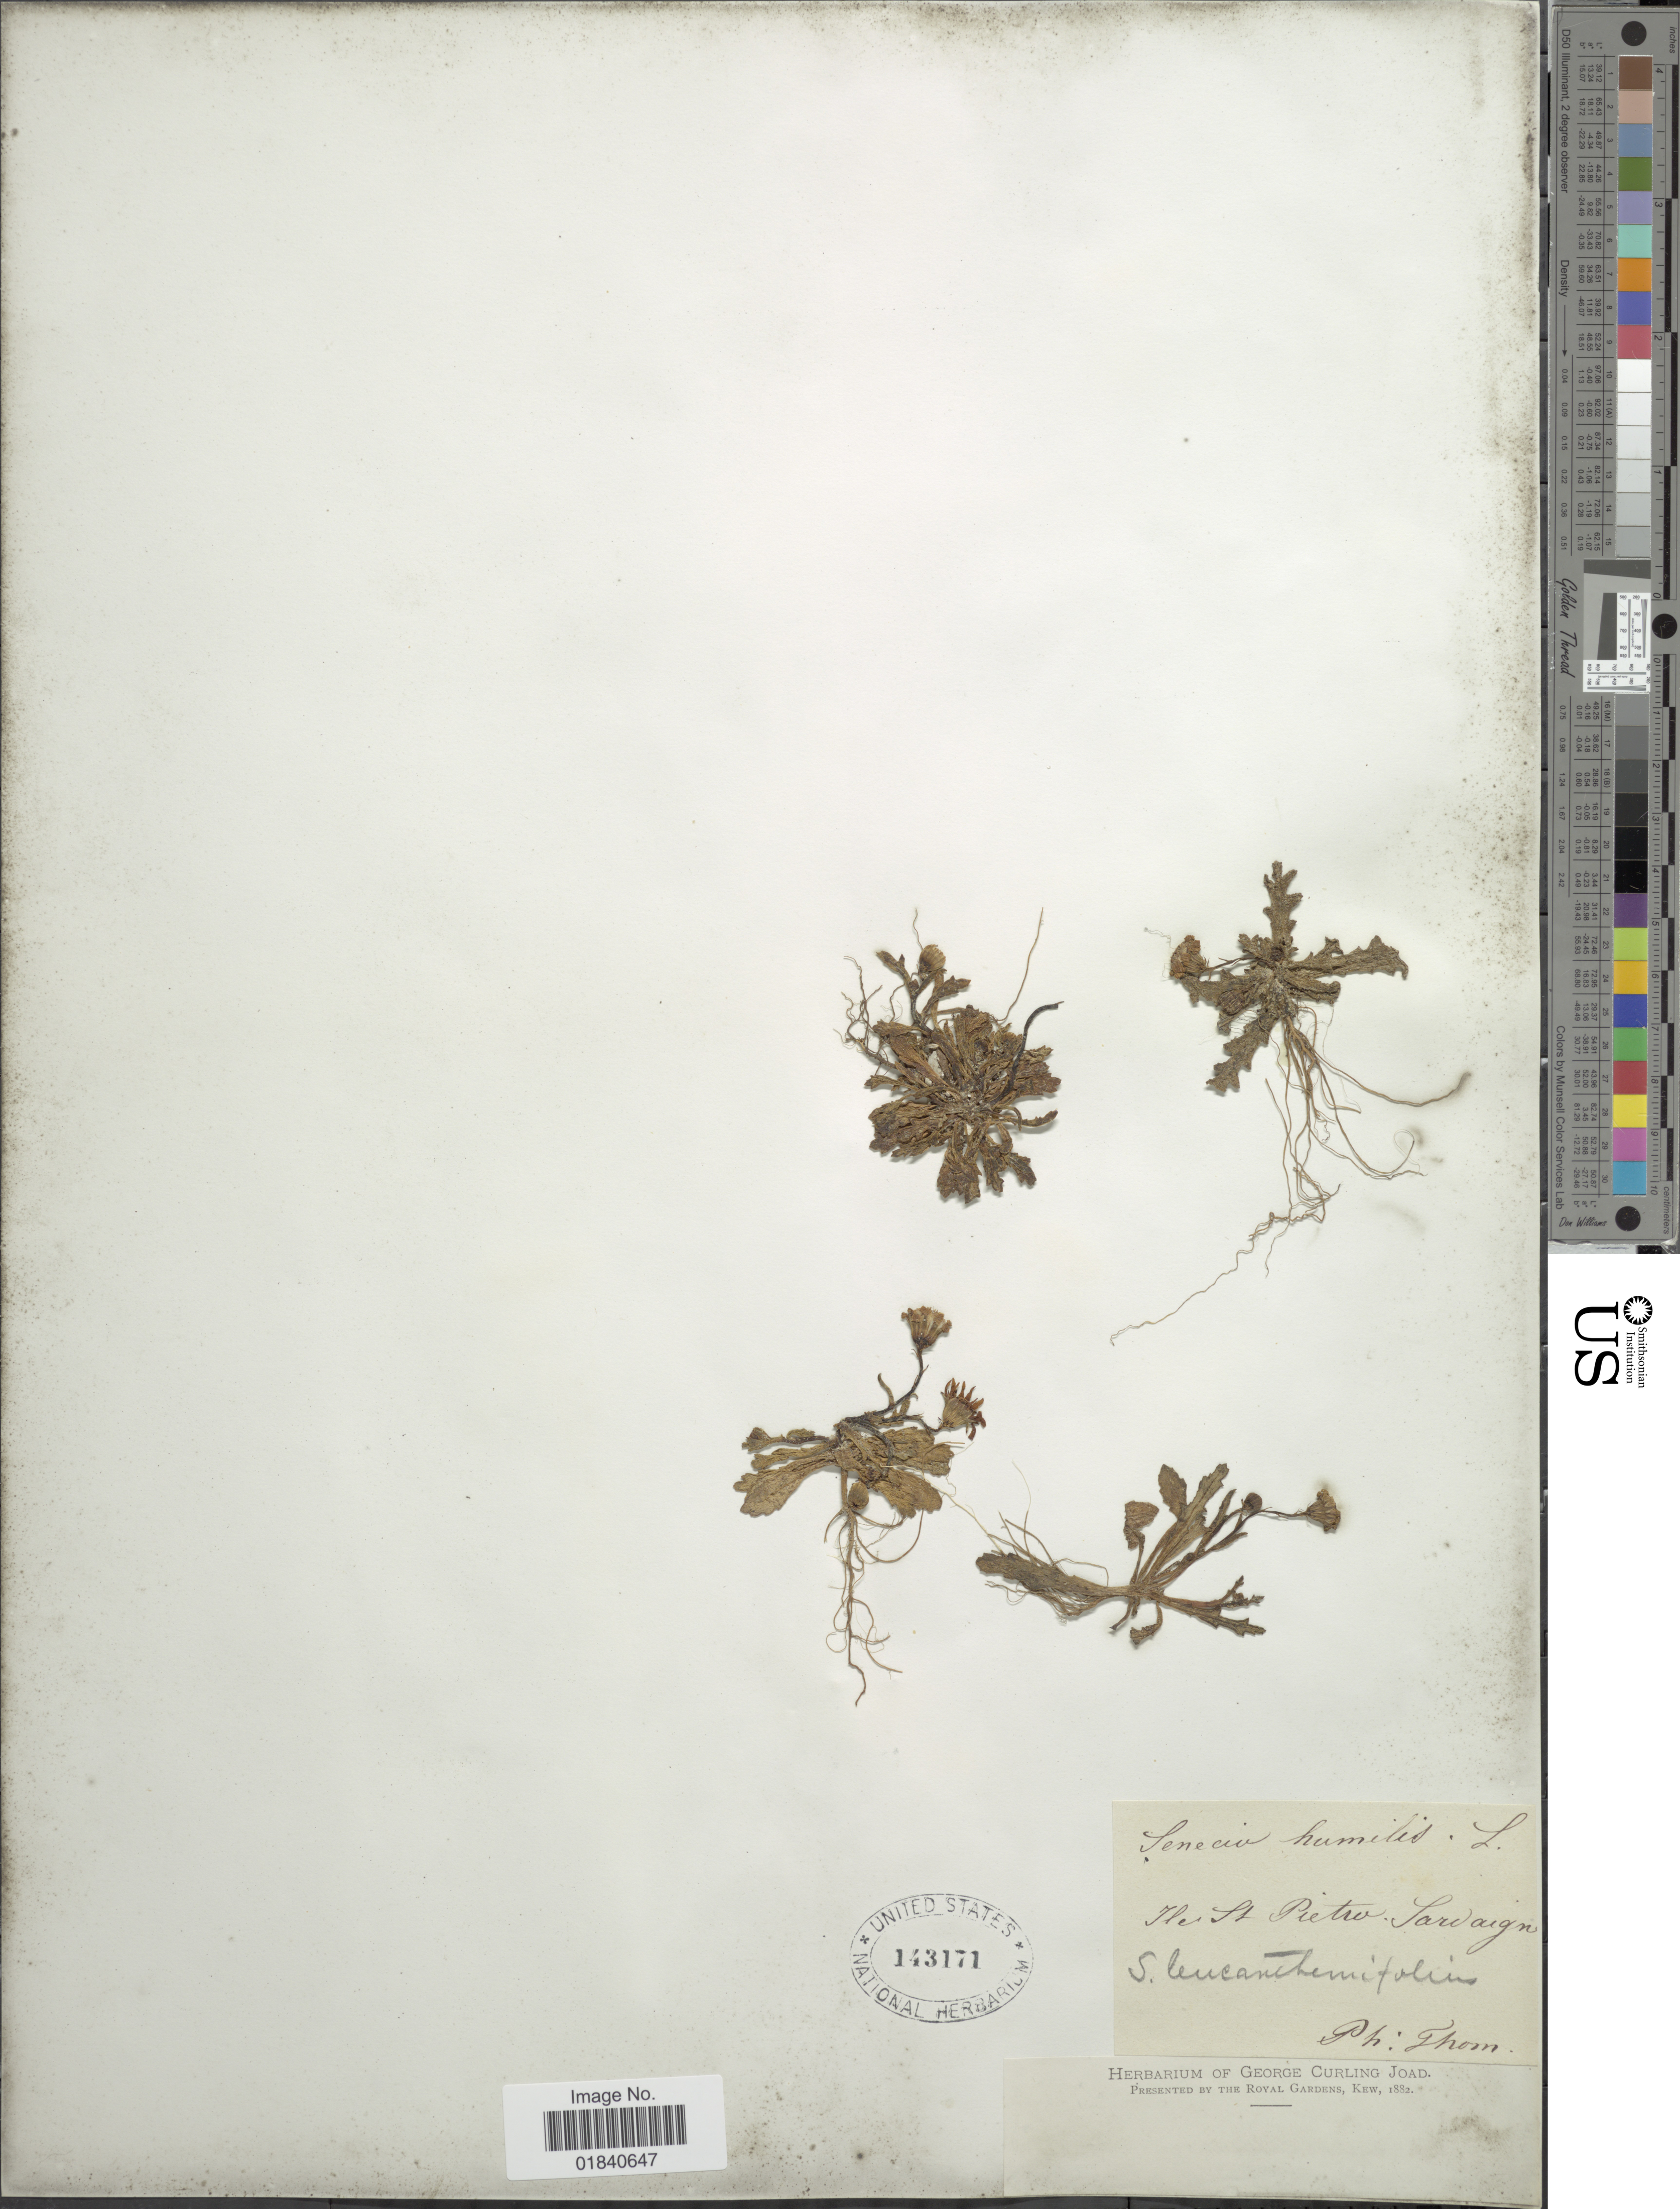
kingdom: Plantae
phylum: Tracheophyta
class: Magnoliopsida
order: Asterales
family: Asteraceae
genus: Senecio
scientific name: Senecio leucanthemifolius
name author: Poir.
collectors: Thom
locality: Hei St Pietro Sardaign [unsure placement]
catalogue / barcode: US 143171